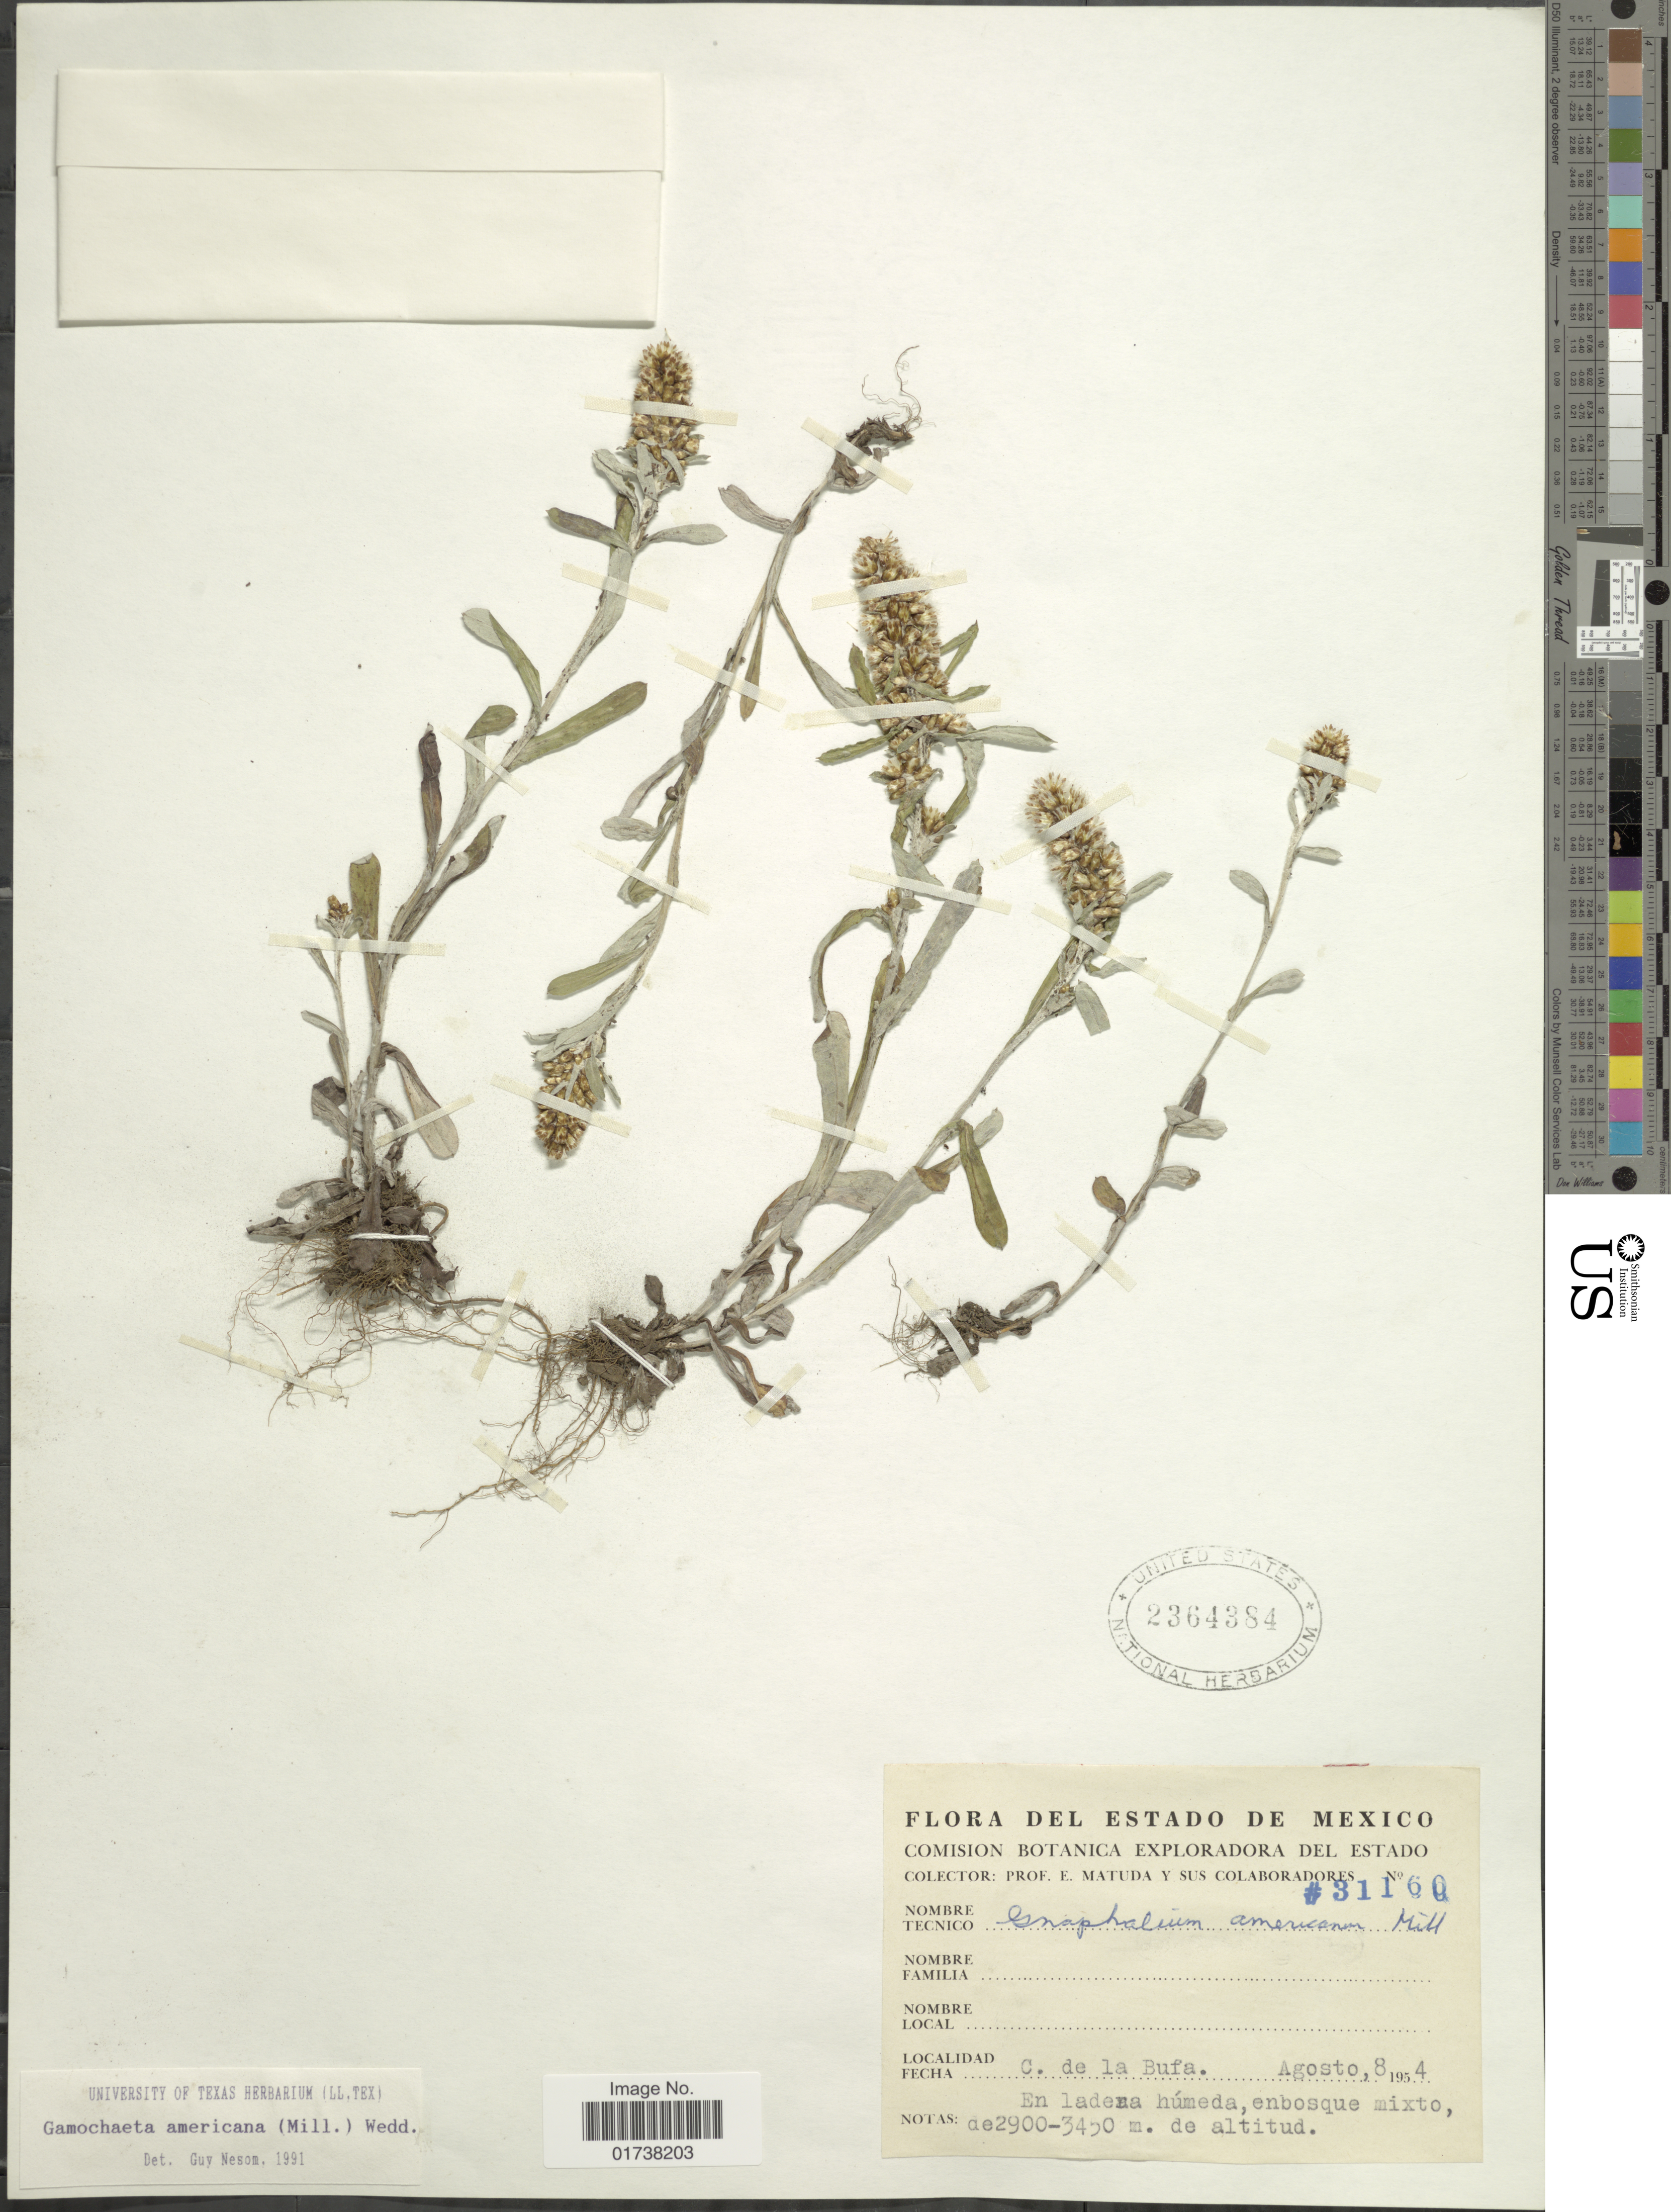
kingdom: Plantae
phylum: Tracheophyta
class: Magnoliopsida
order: Asterales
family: Asteraceae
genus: Gamochaeta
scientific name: Gamochaeta americana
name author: (Mill.) Wedd.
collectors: E. Matuda & et al.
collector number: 31160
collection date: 1954-08-08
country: Mexico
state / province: México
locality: C. de la Bufa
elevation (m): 2900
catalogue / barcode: US 2364384